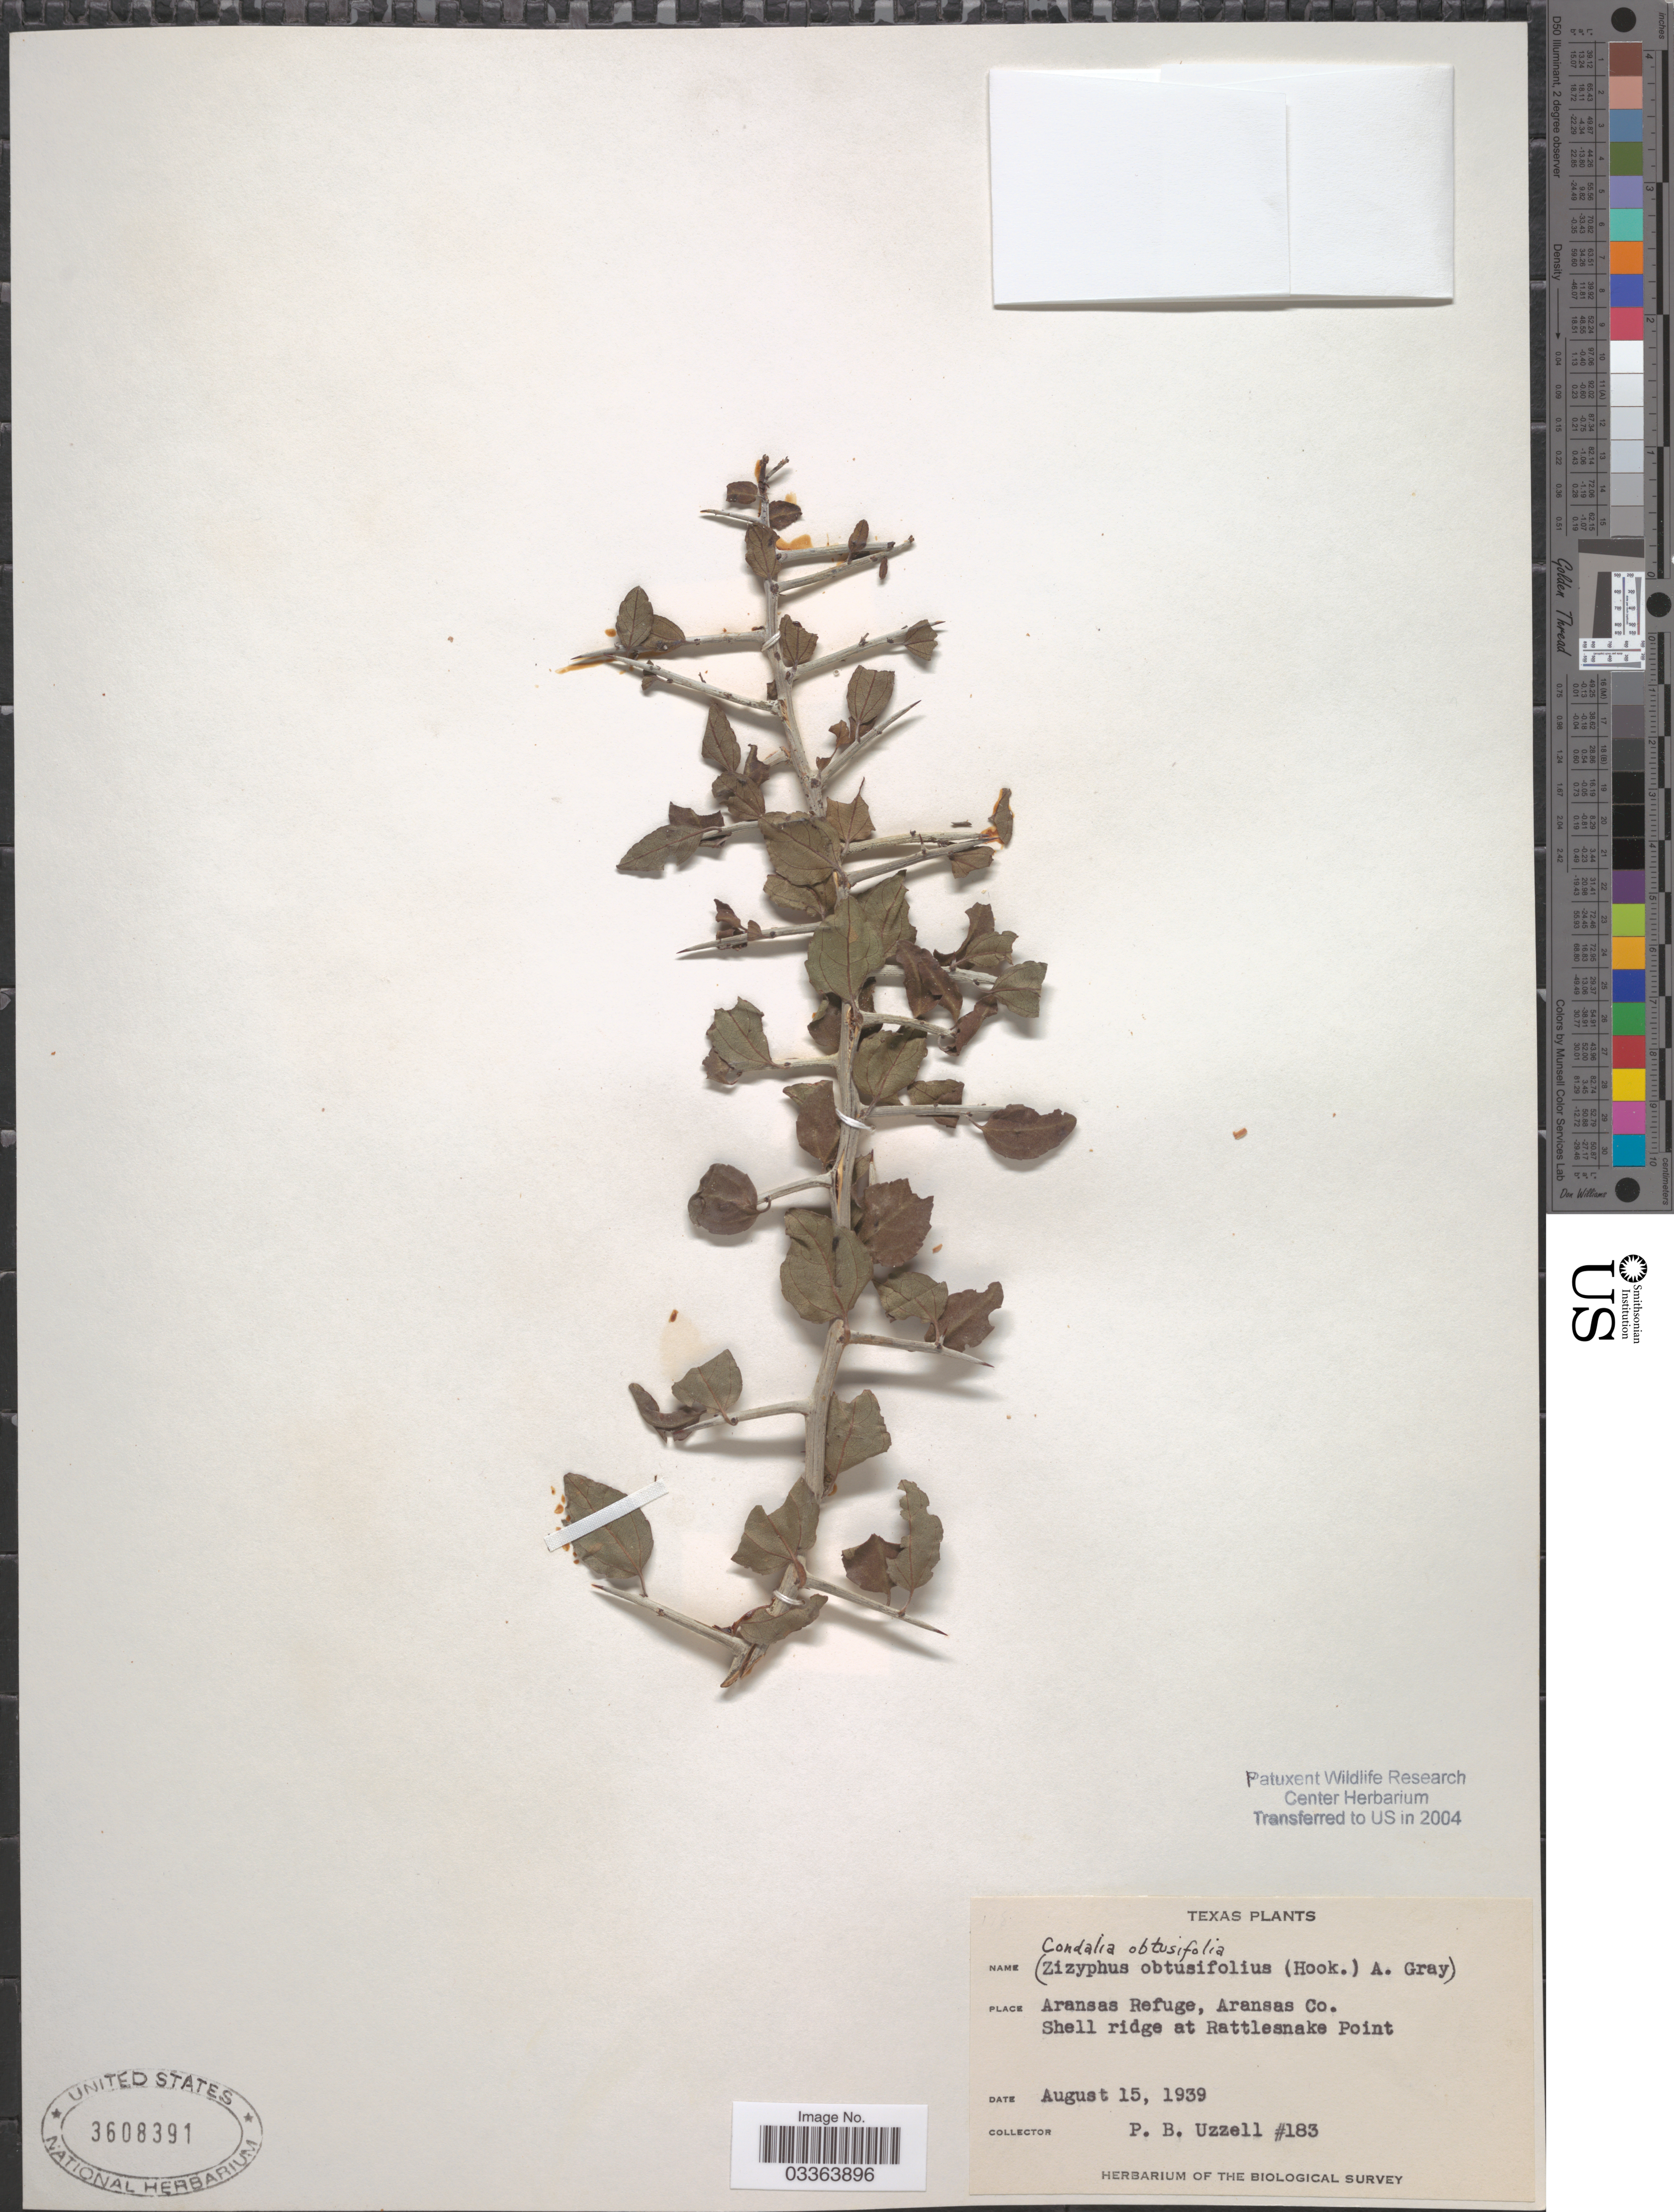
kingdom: Plantae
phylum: Tracheophyta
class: Magnoliopsida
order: Rosales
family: Rhamnaceae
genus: Sarcomphalus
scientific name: Sarcomphalus obtusifolius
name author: (Hook. ex Torr. & A. Gray) Hauenschild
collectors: P. Uzzell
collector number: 183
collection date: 1939-08-15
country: United States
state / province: Texas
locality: Aransas Refuge, Aransas Co. Shell ridge at Rattlesnake Point.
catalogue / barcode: US 3608391